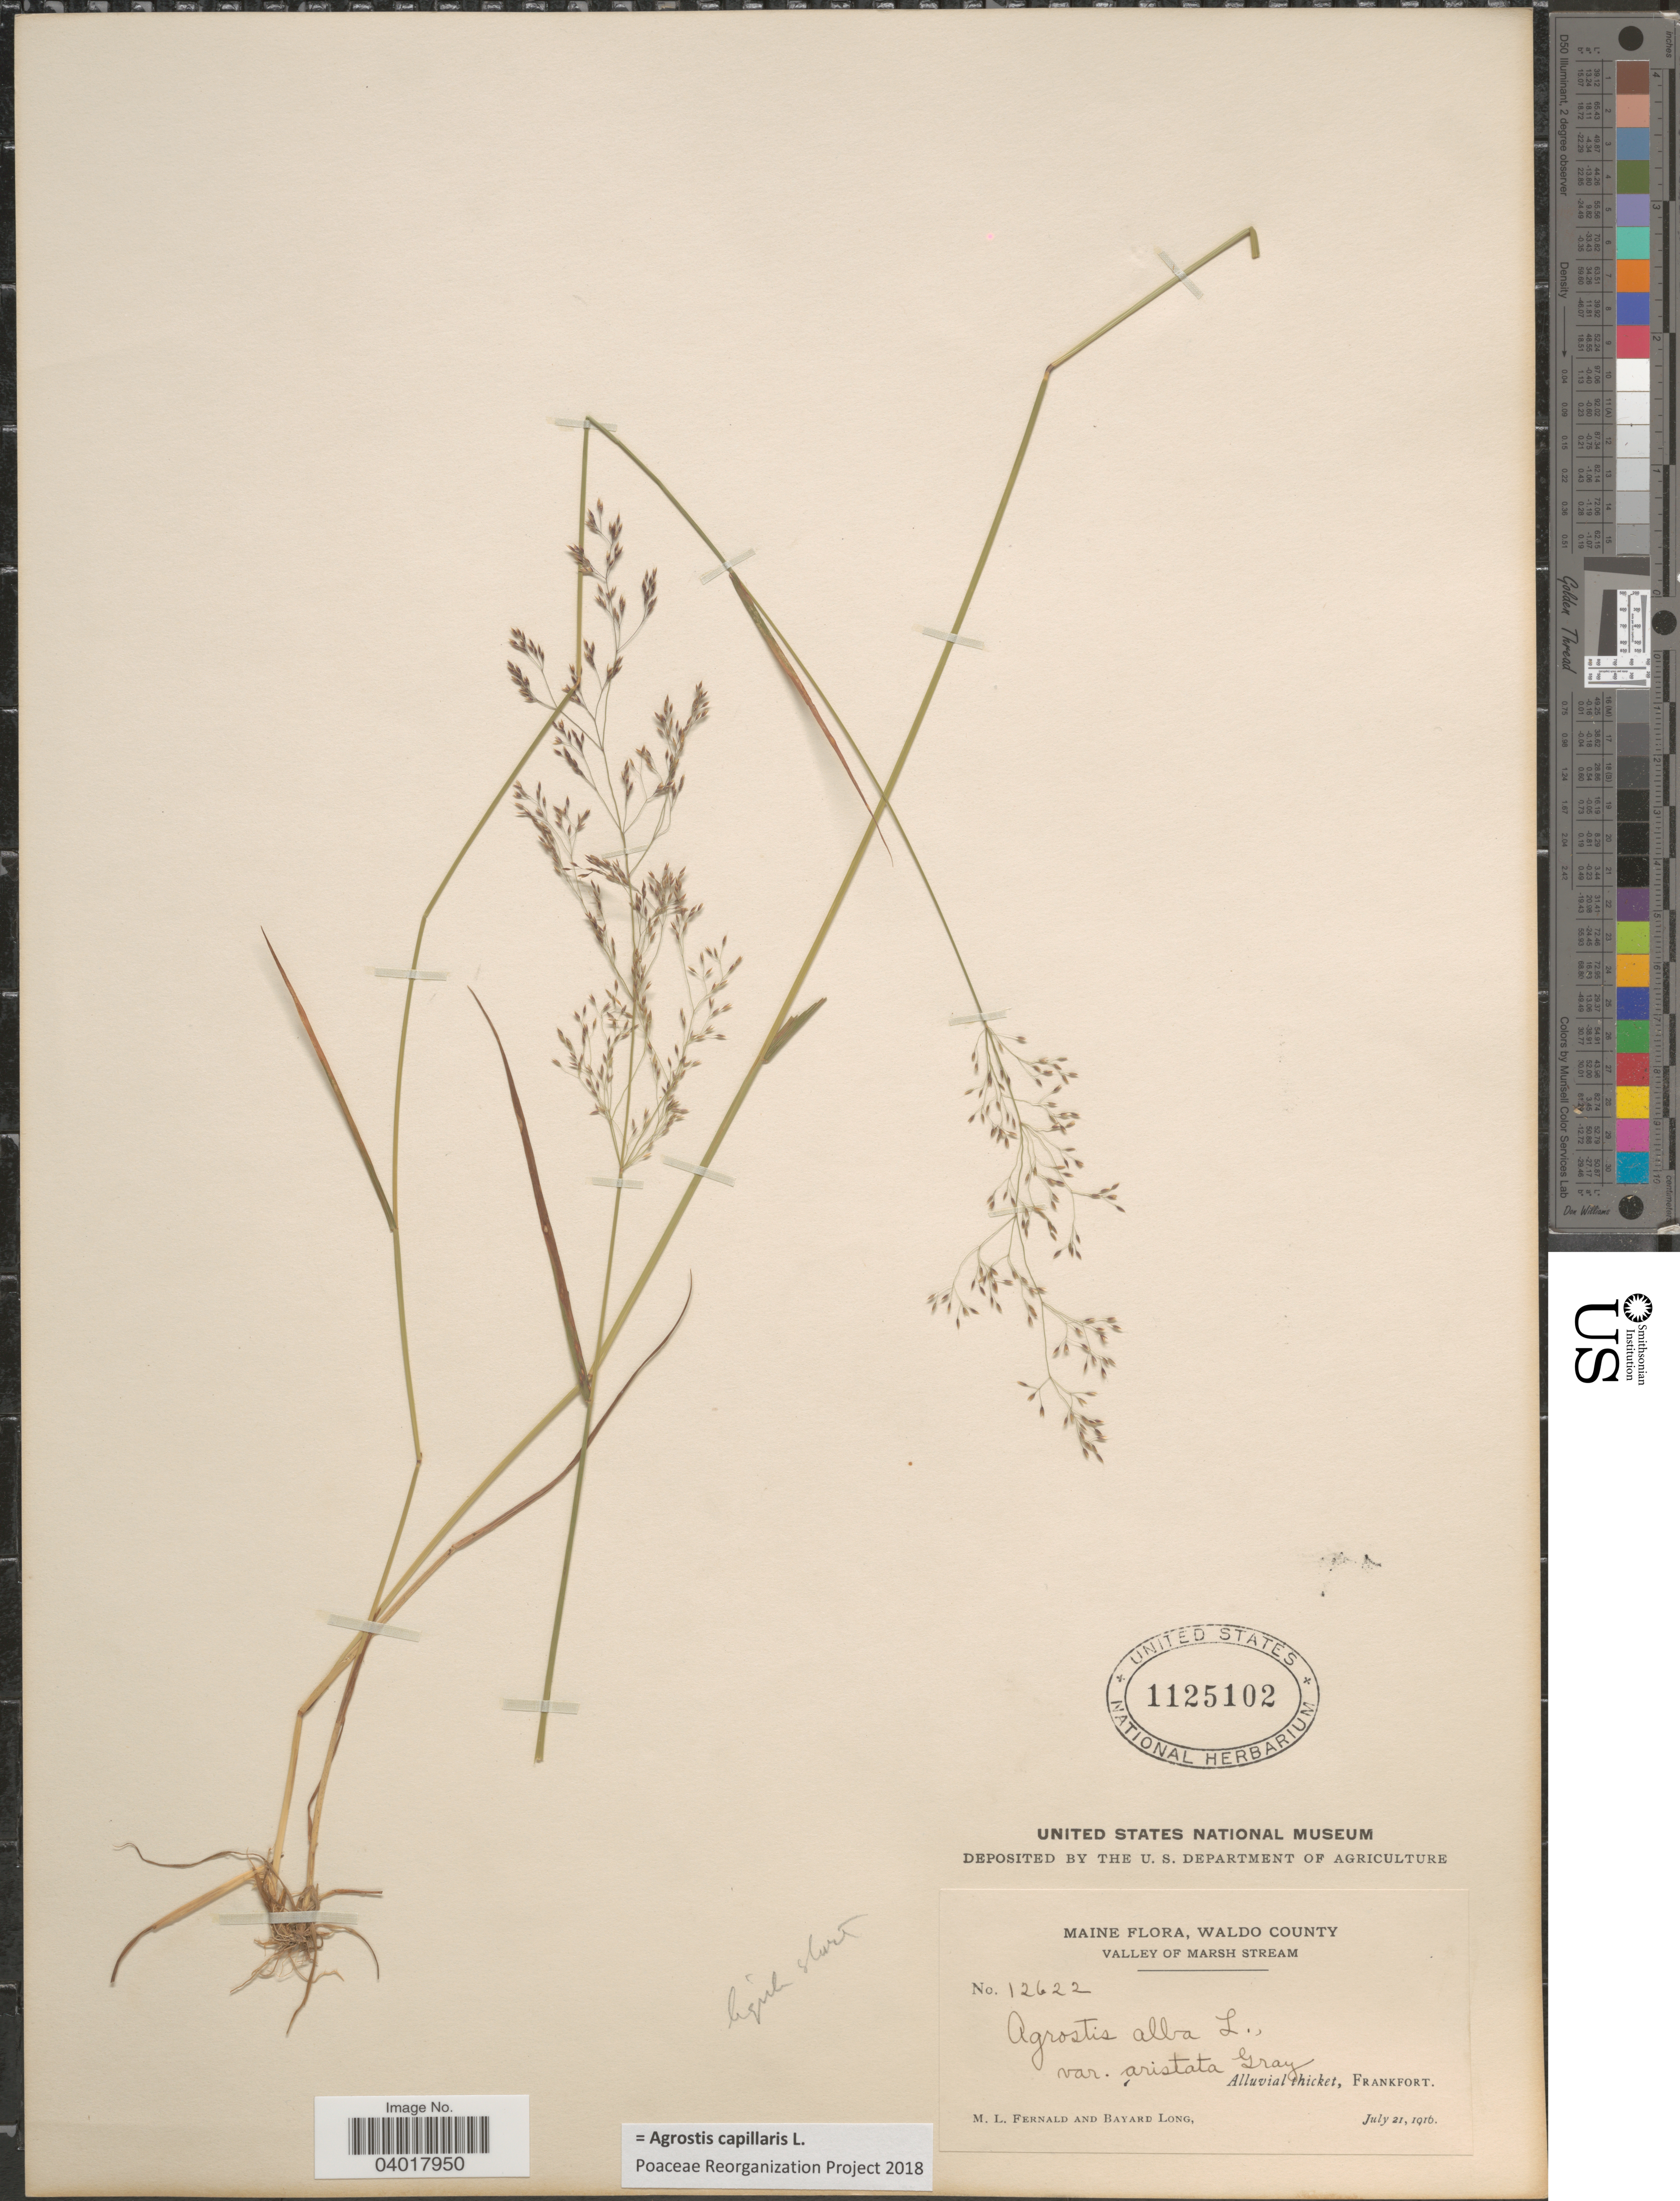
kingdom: Plantae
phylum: Tracheophyta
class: Liliopsida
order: Poales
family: Poaceae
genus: Agrostis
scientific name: Agrostis capillaris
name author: L.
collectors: M. L. Fernald & B. Long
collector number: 12622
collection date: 1916-07-21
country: United States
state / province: Maine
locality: Waldo County. Valley of Marsh Stream. Alluvial thicket, Frankfort.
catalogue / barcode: US 1125102